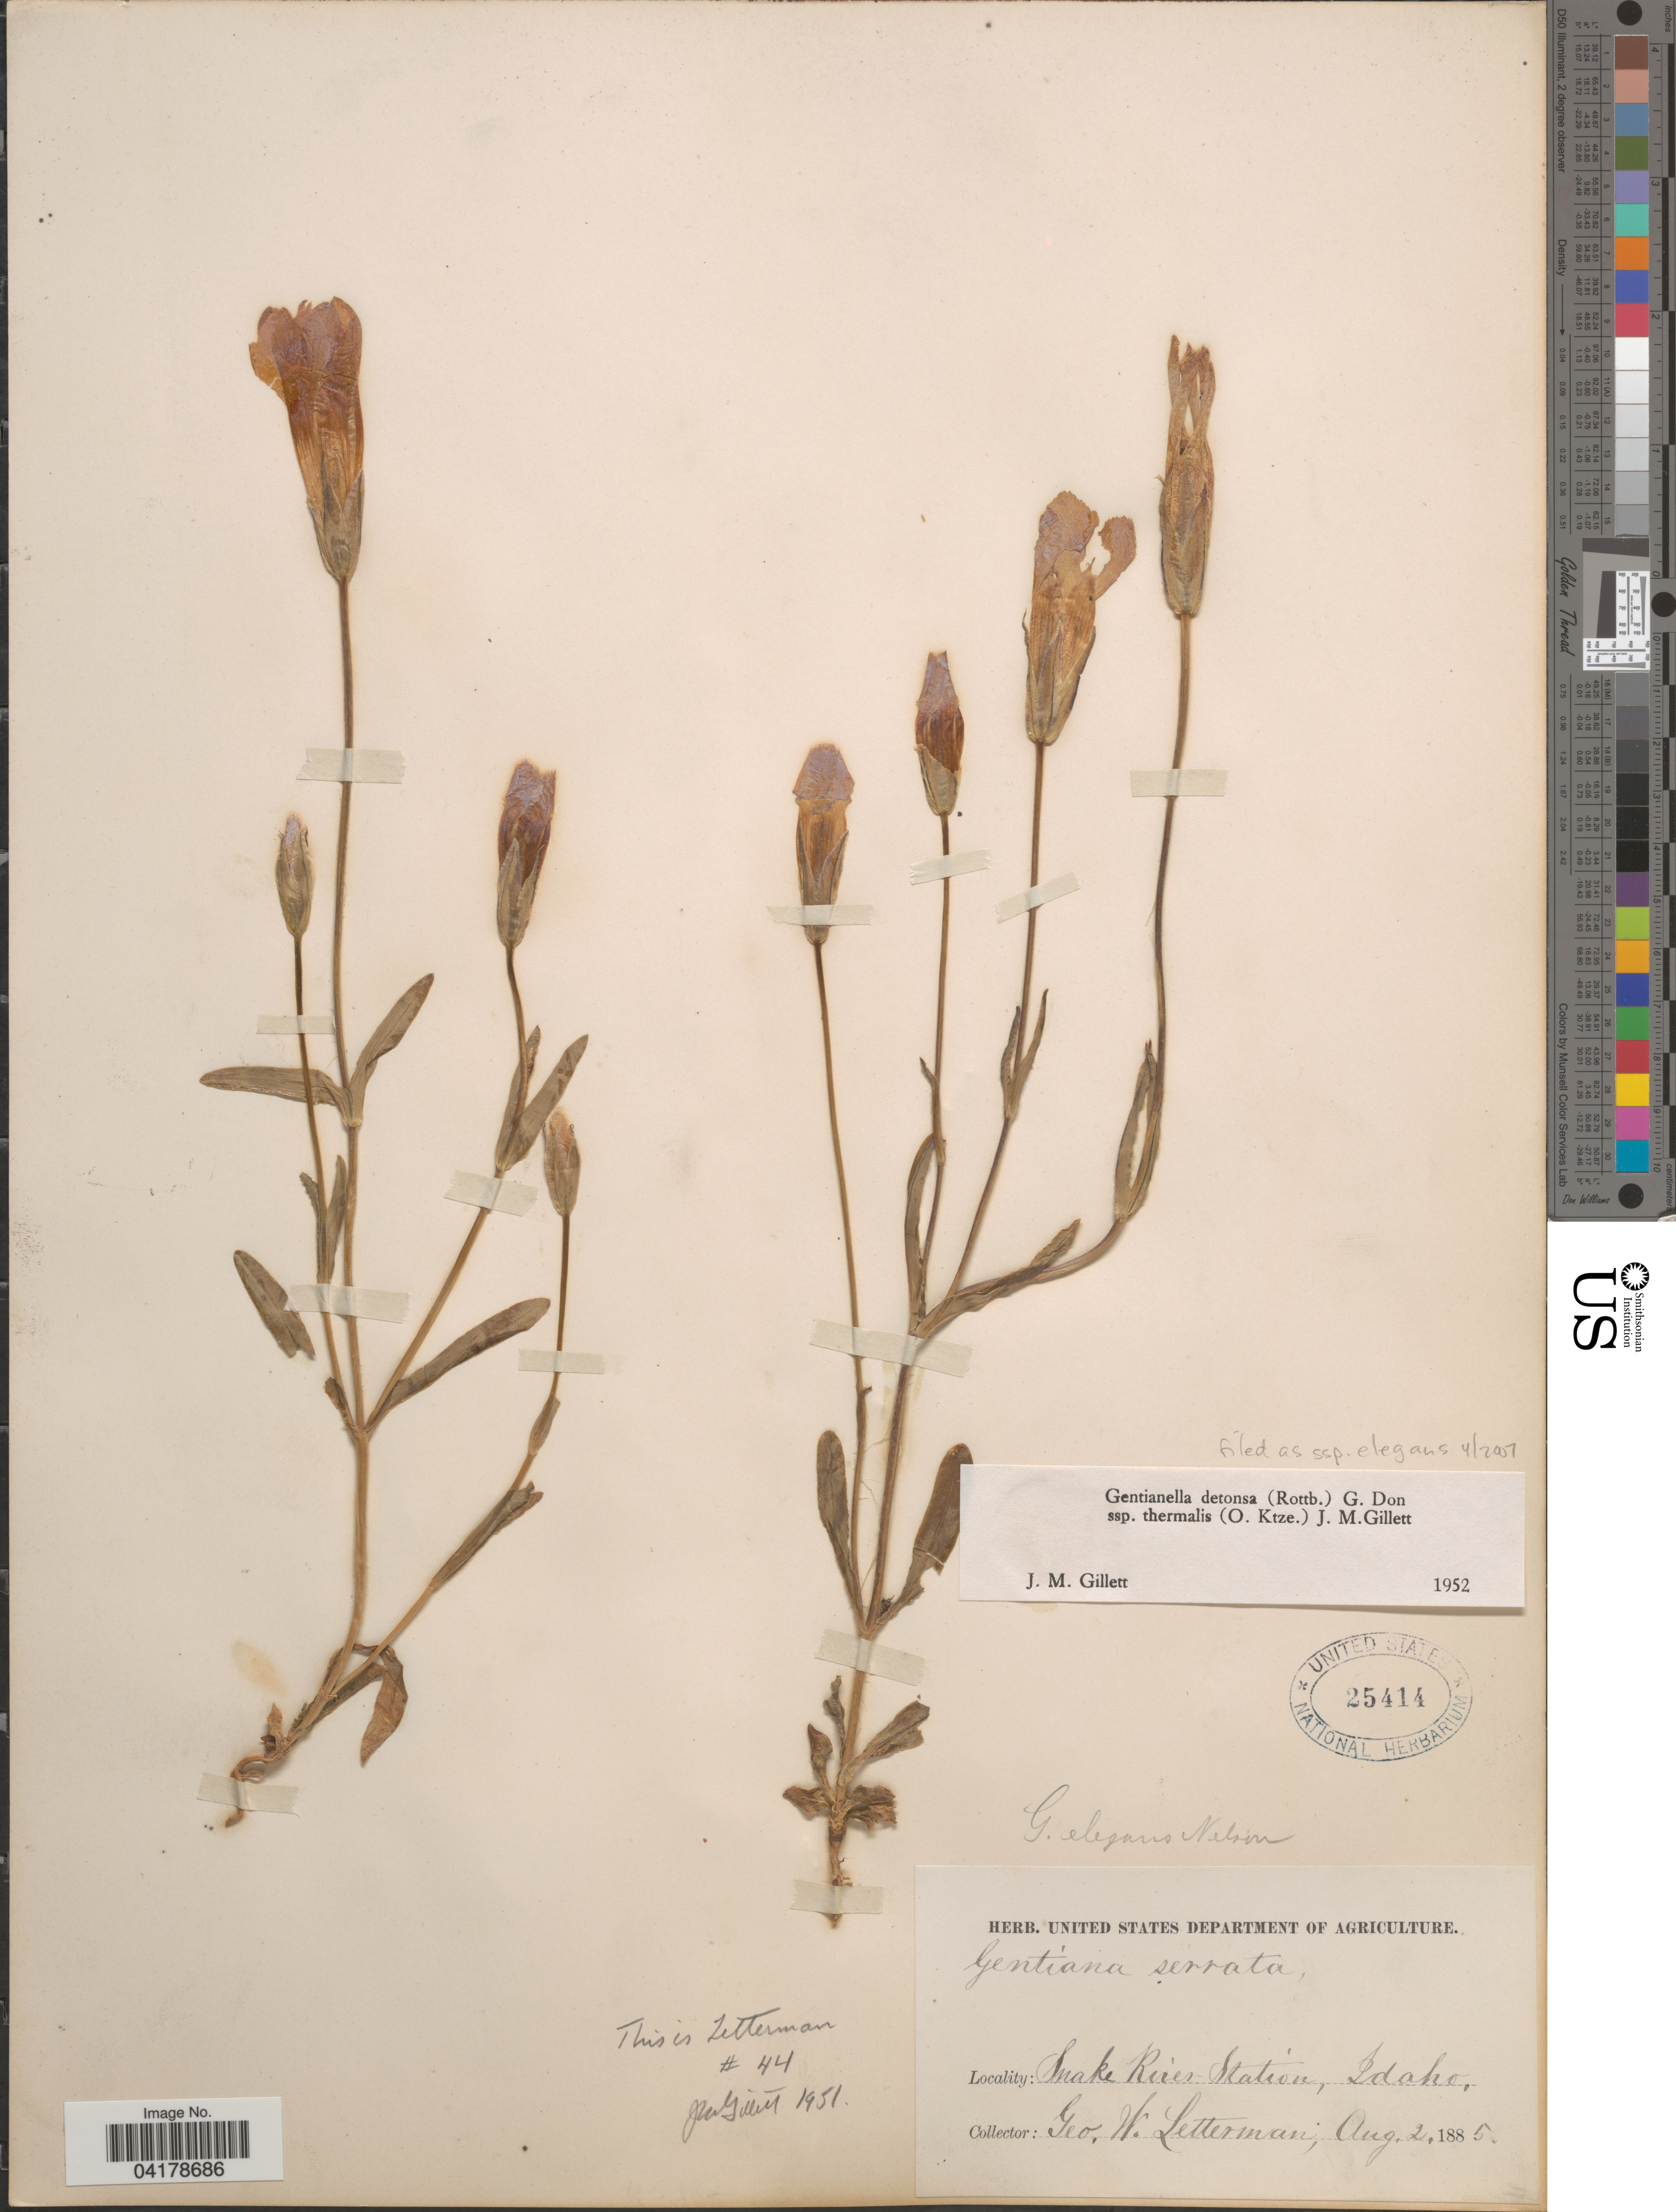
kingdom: Plantae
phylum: Tracheophyta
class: Magnoliopsida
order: Gentianales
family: Gentianaceae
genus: Gentianella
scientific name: Gentianella detonsa subsp. thermalis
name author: (Kuntze) J.M. Gillett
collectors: G. W. Letterman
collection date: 1885-08-02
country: United States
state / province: Idaho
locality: Snake River Station.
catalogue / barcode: US 25414